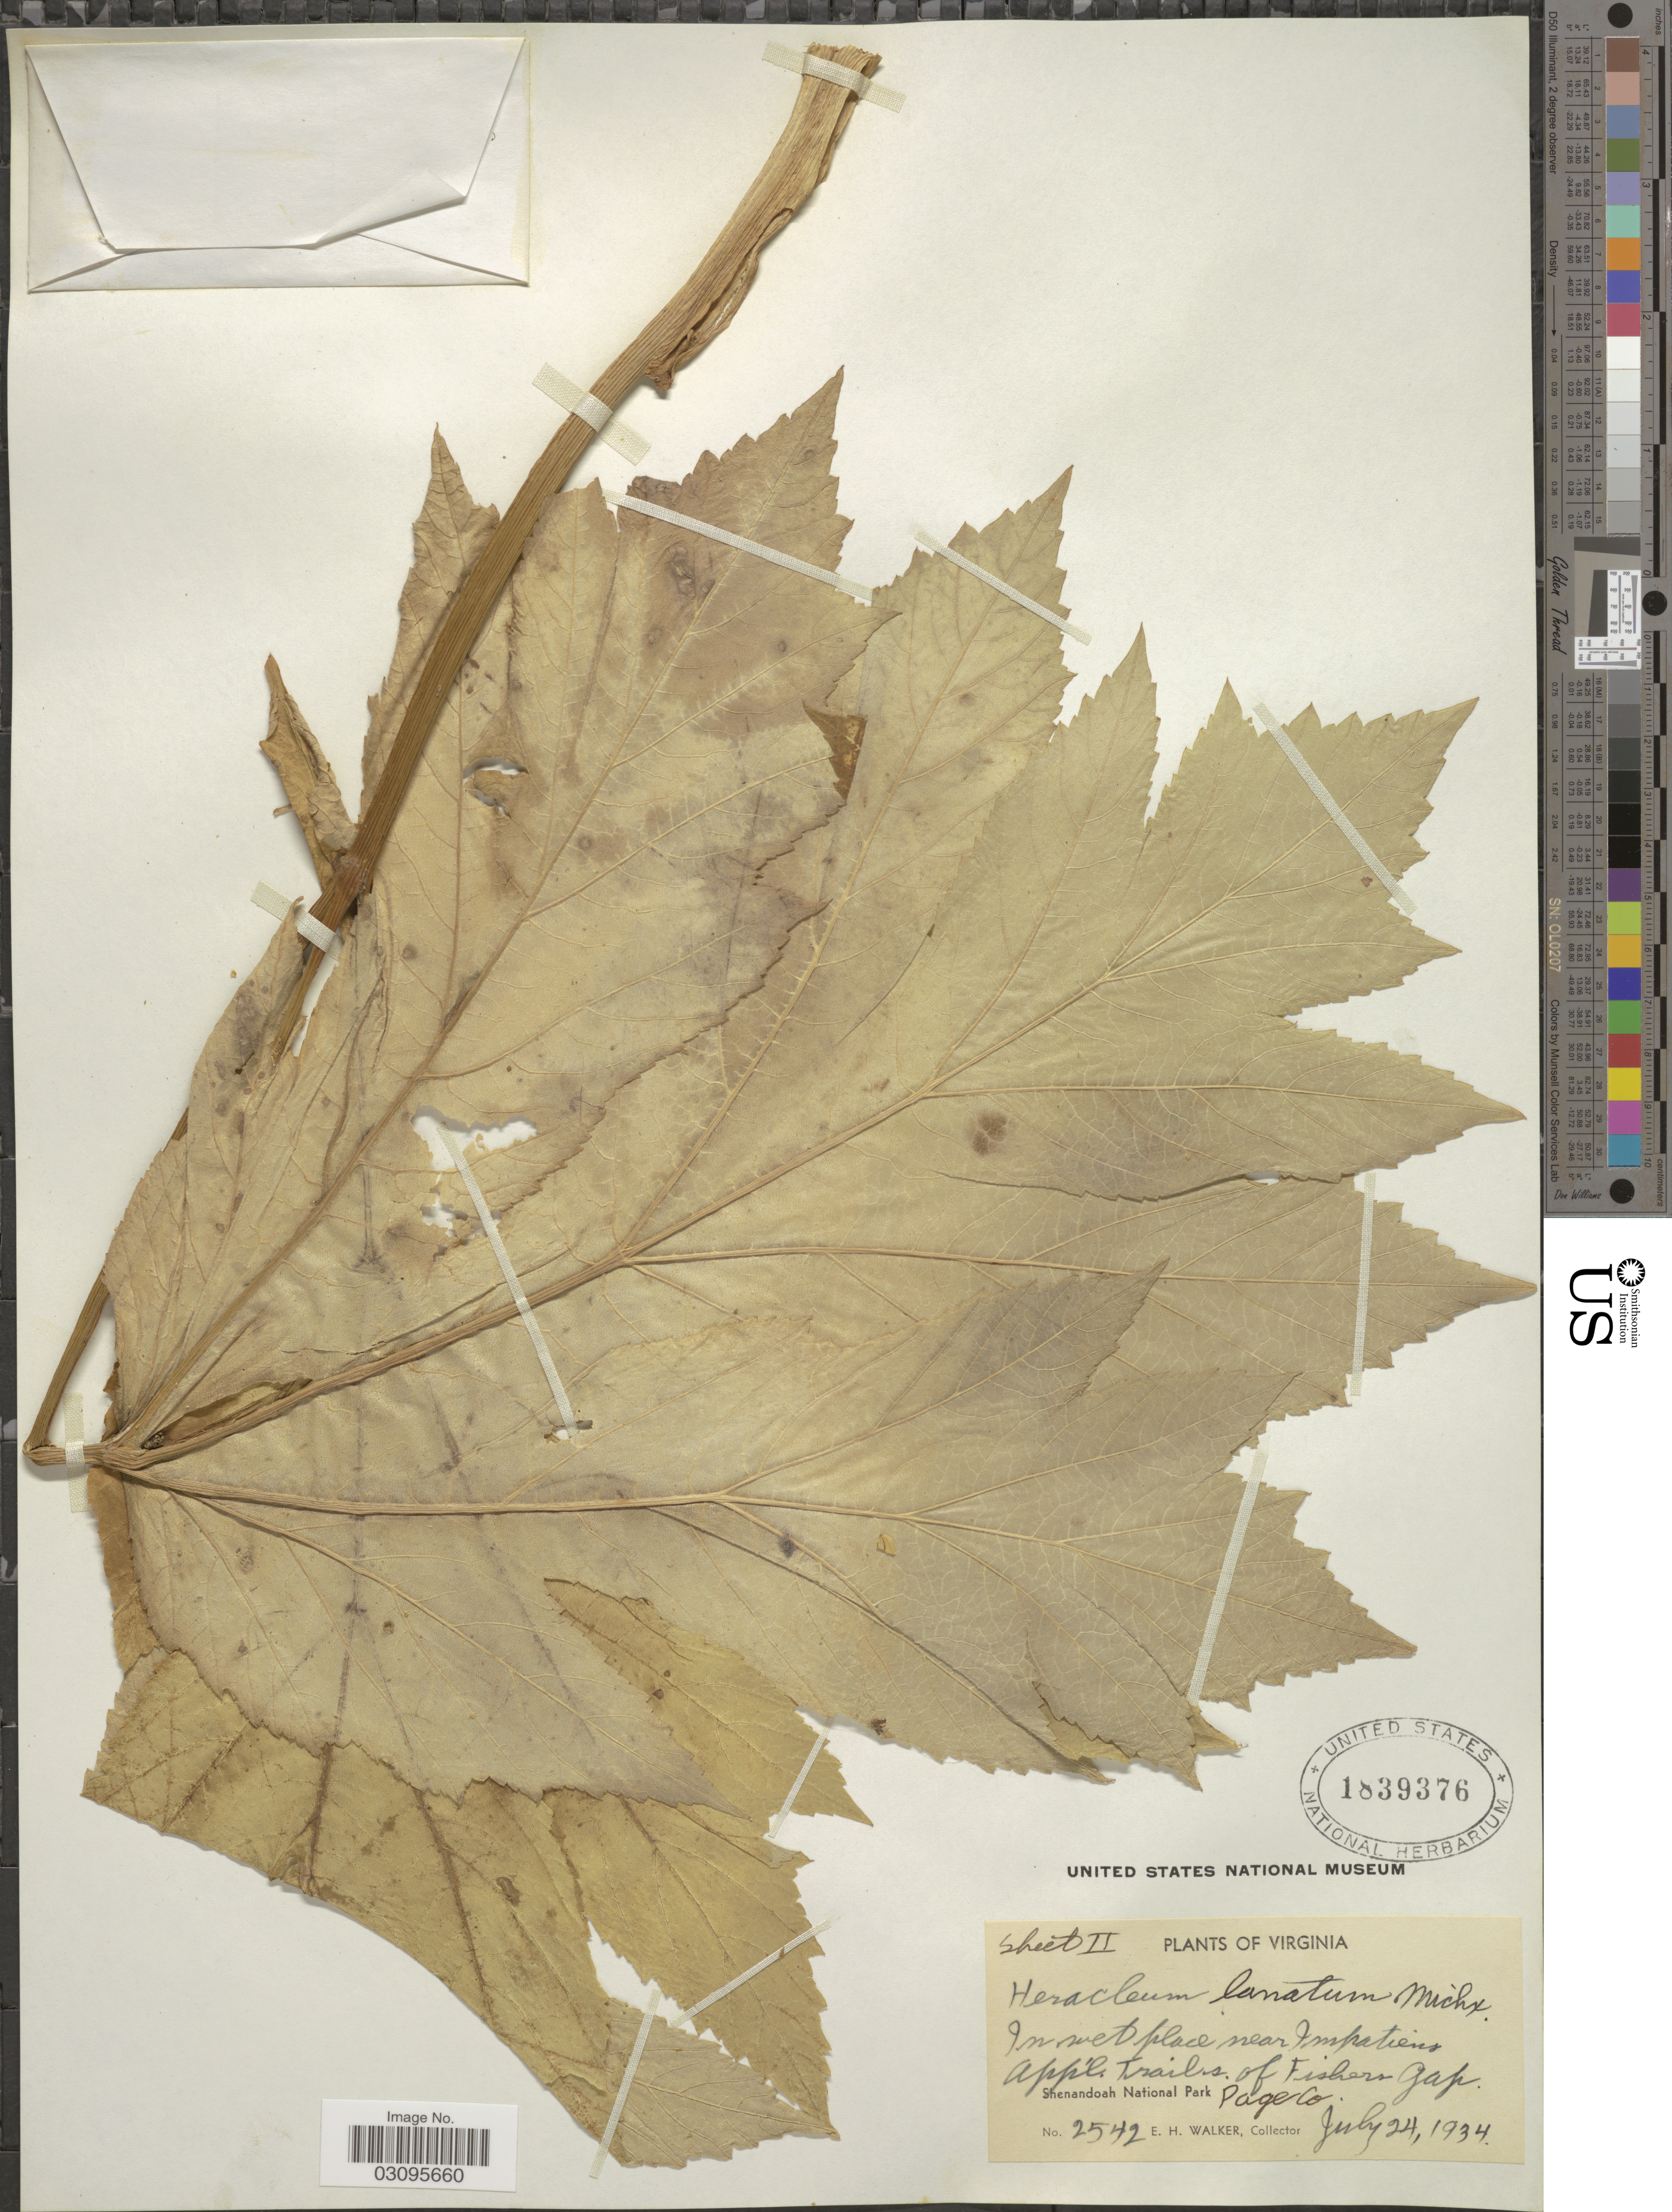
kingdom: Plantae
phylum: Tracheophyta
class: Magnoliopsida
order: Apiales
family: Apiaceae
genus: Heracleum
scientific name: Heracleum lanatum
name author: Michx.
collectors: E. H. Walker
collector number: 2542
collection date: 1934-07-24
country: United States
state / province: Virginia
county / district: Page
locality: In wet place near Impatiens Appl. Trails of Fishers Gap, Shenandoah National Park, Page Co.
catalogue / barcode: US 1839376